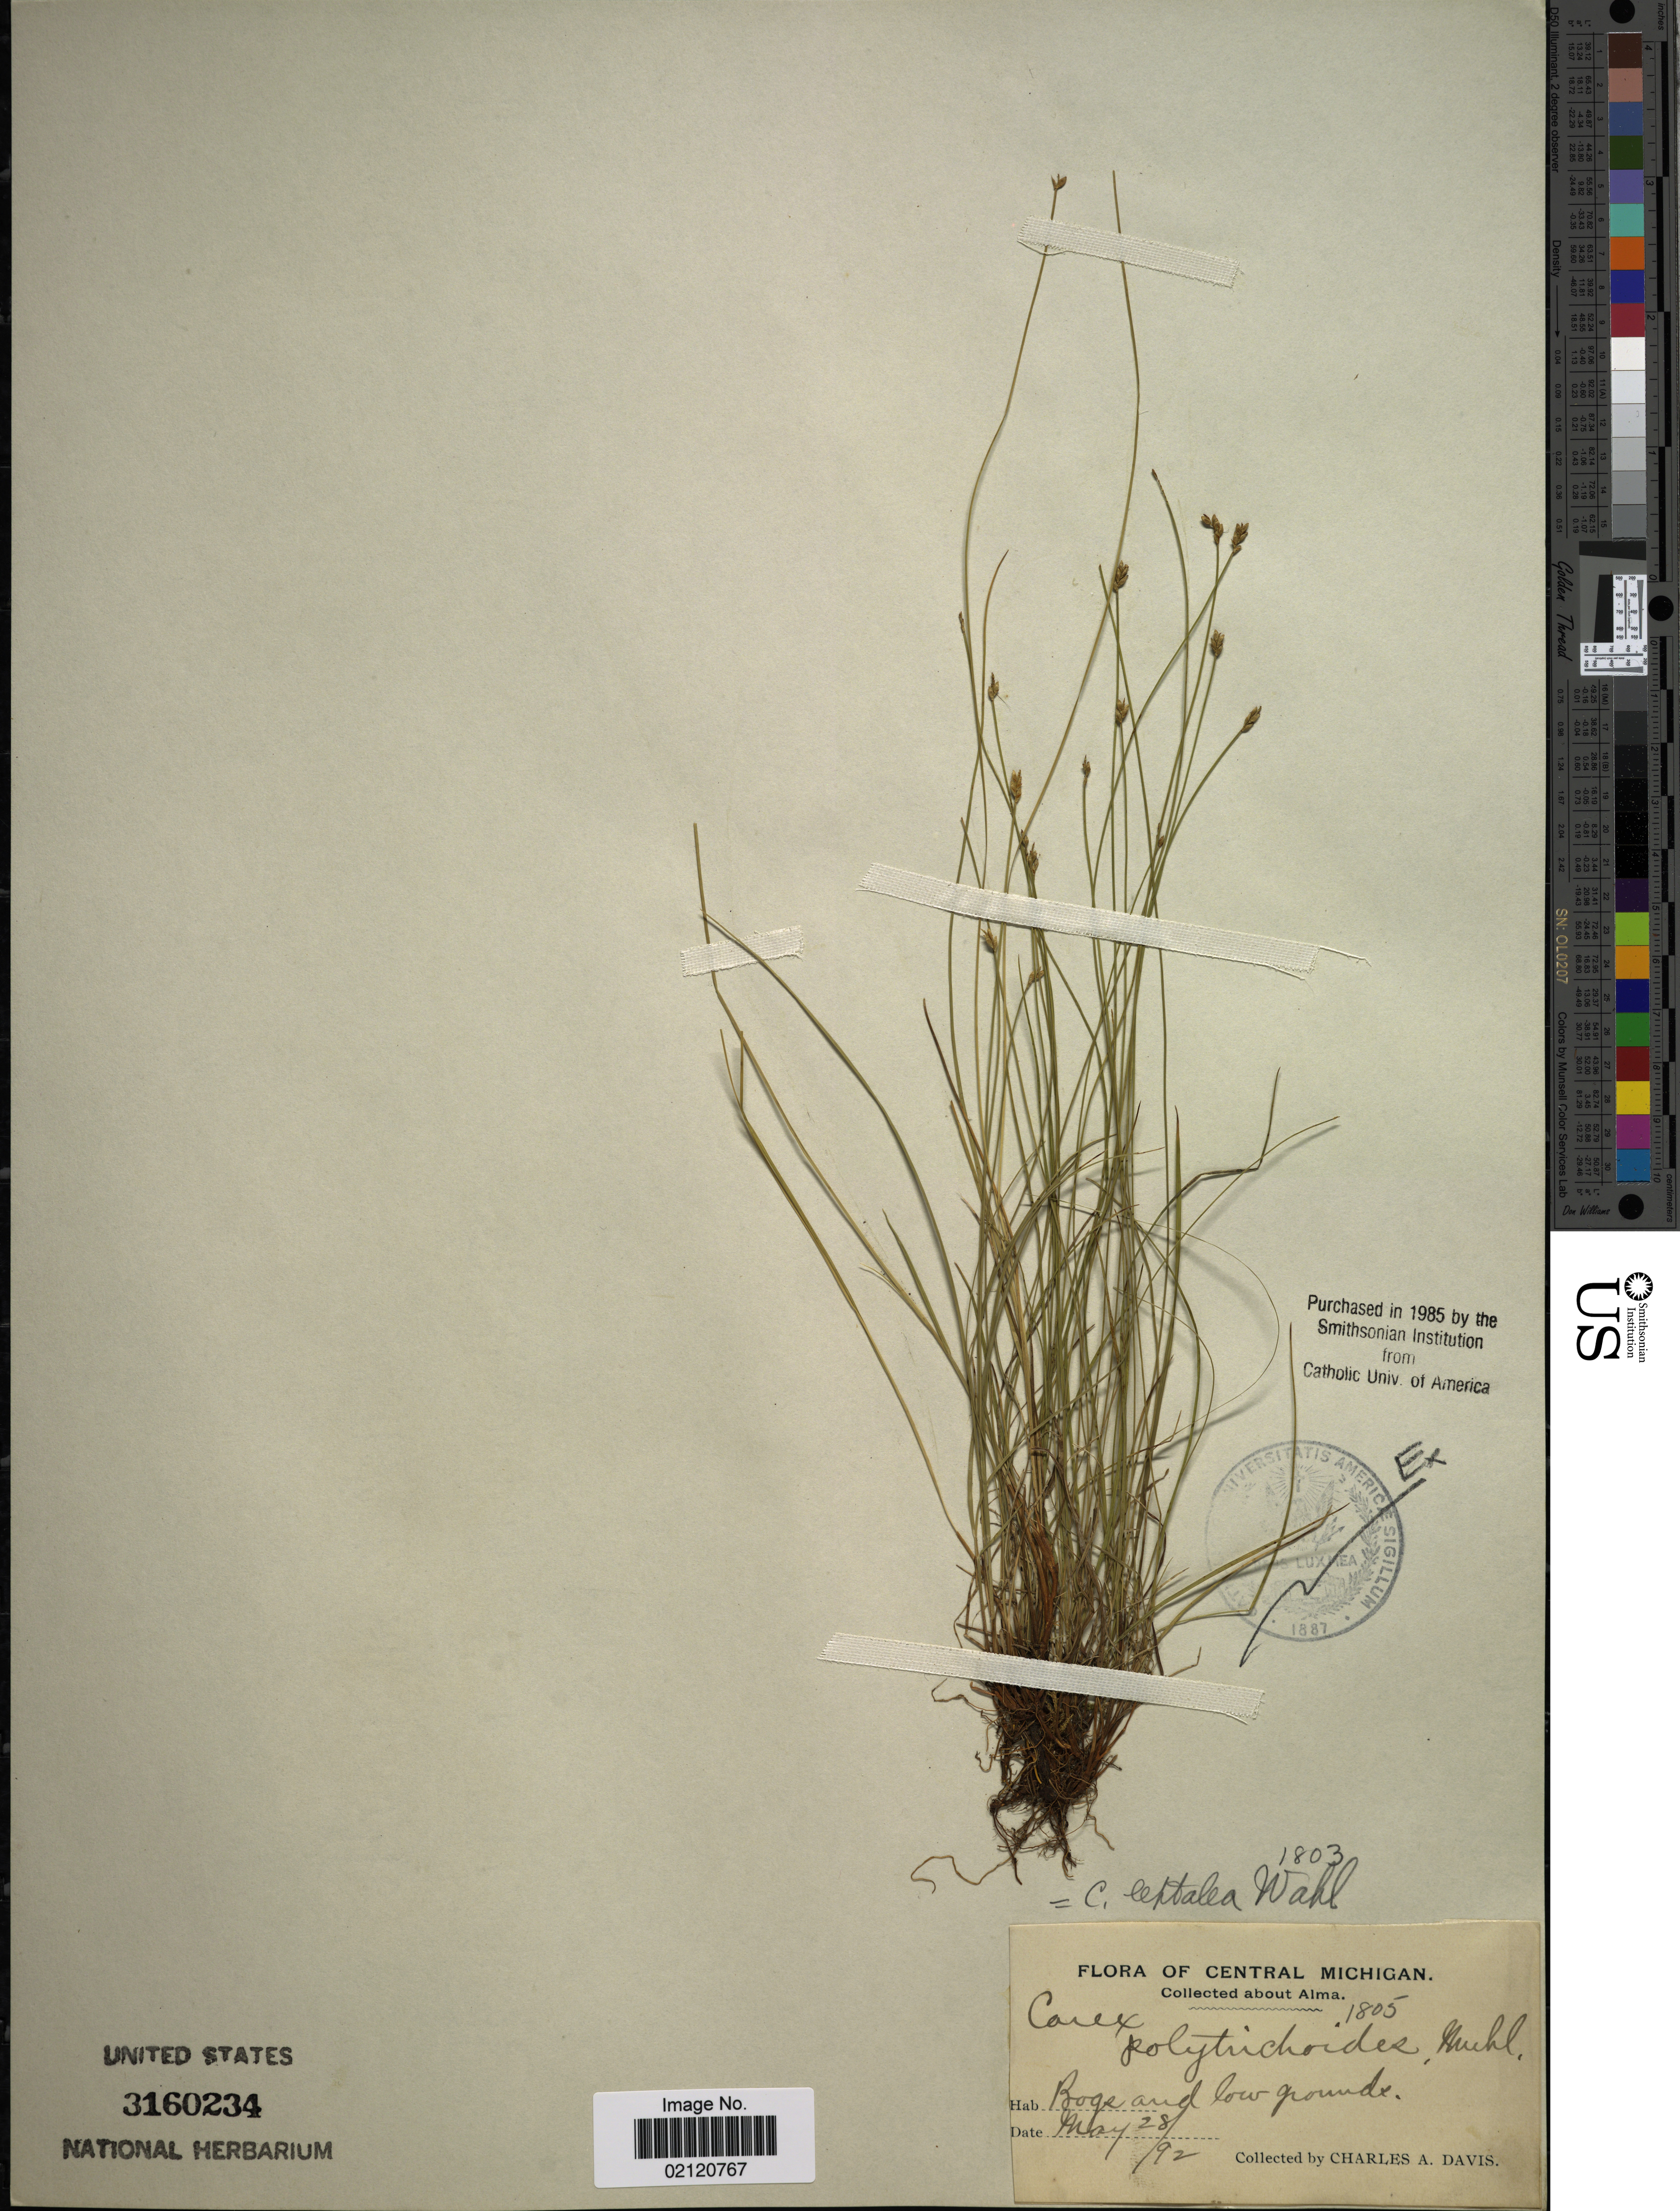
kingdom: Plantae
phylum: Tracheophyta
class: Liliopsida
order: Poales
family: Cyperaceae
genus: Carex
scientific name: Carex leptalea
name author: Wahlenb.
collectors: C. Davis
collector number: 1805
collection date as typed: Transcribed d/m/y: 28/5/92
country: United States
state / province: Michigan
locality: Central Michigan, About Alma,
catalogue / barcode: US 3160234